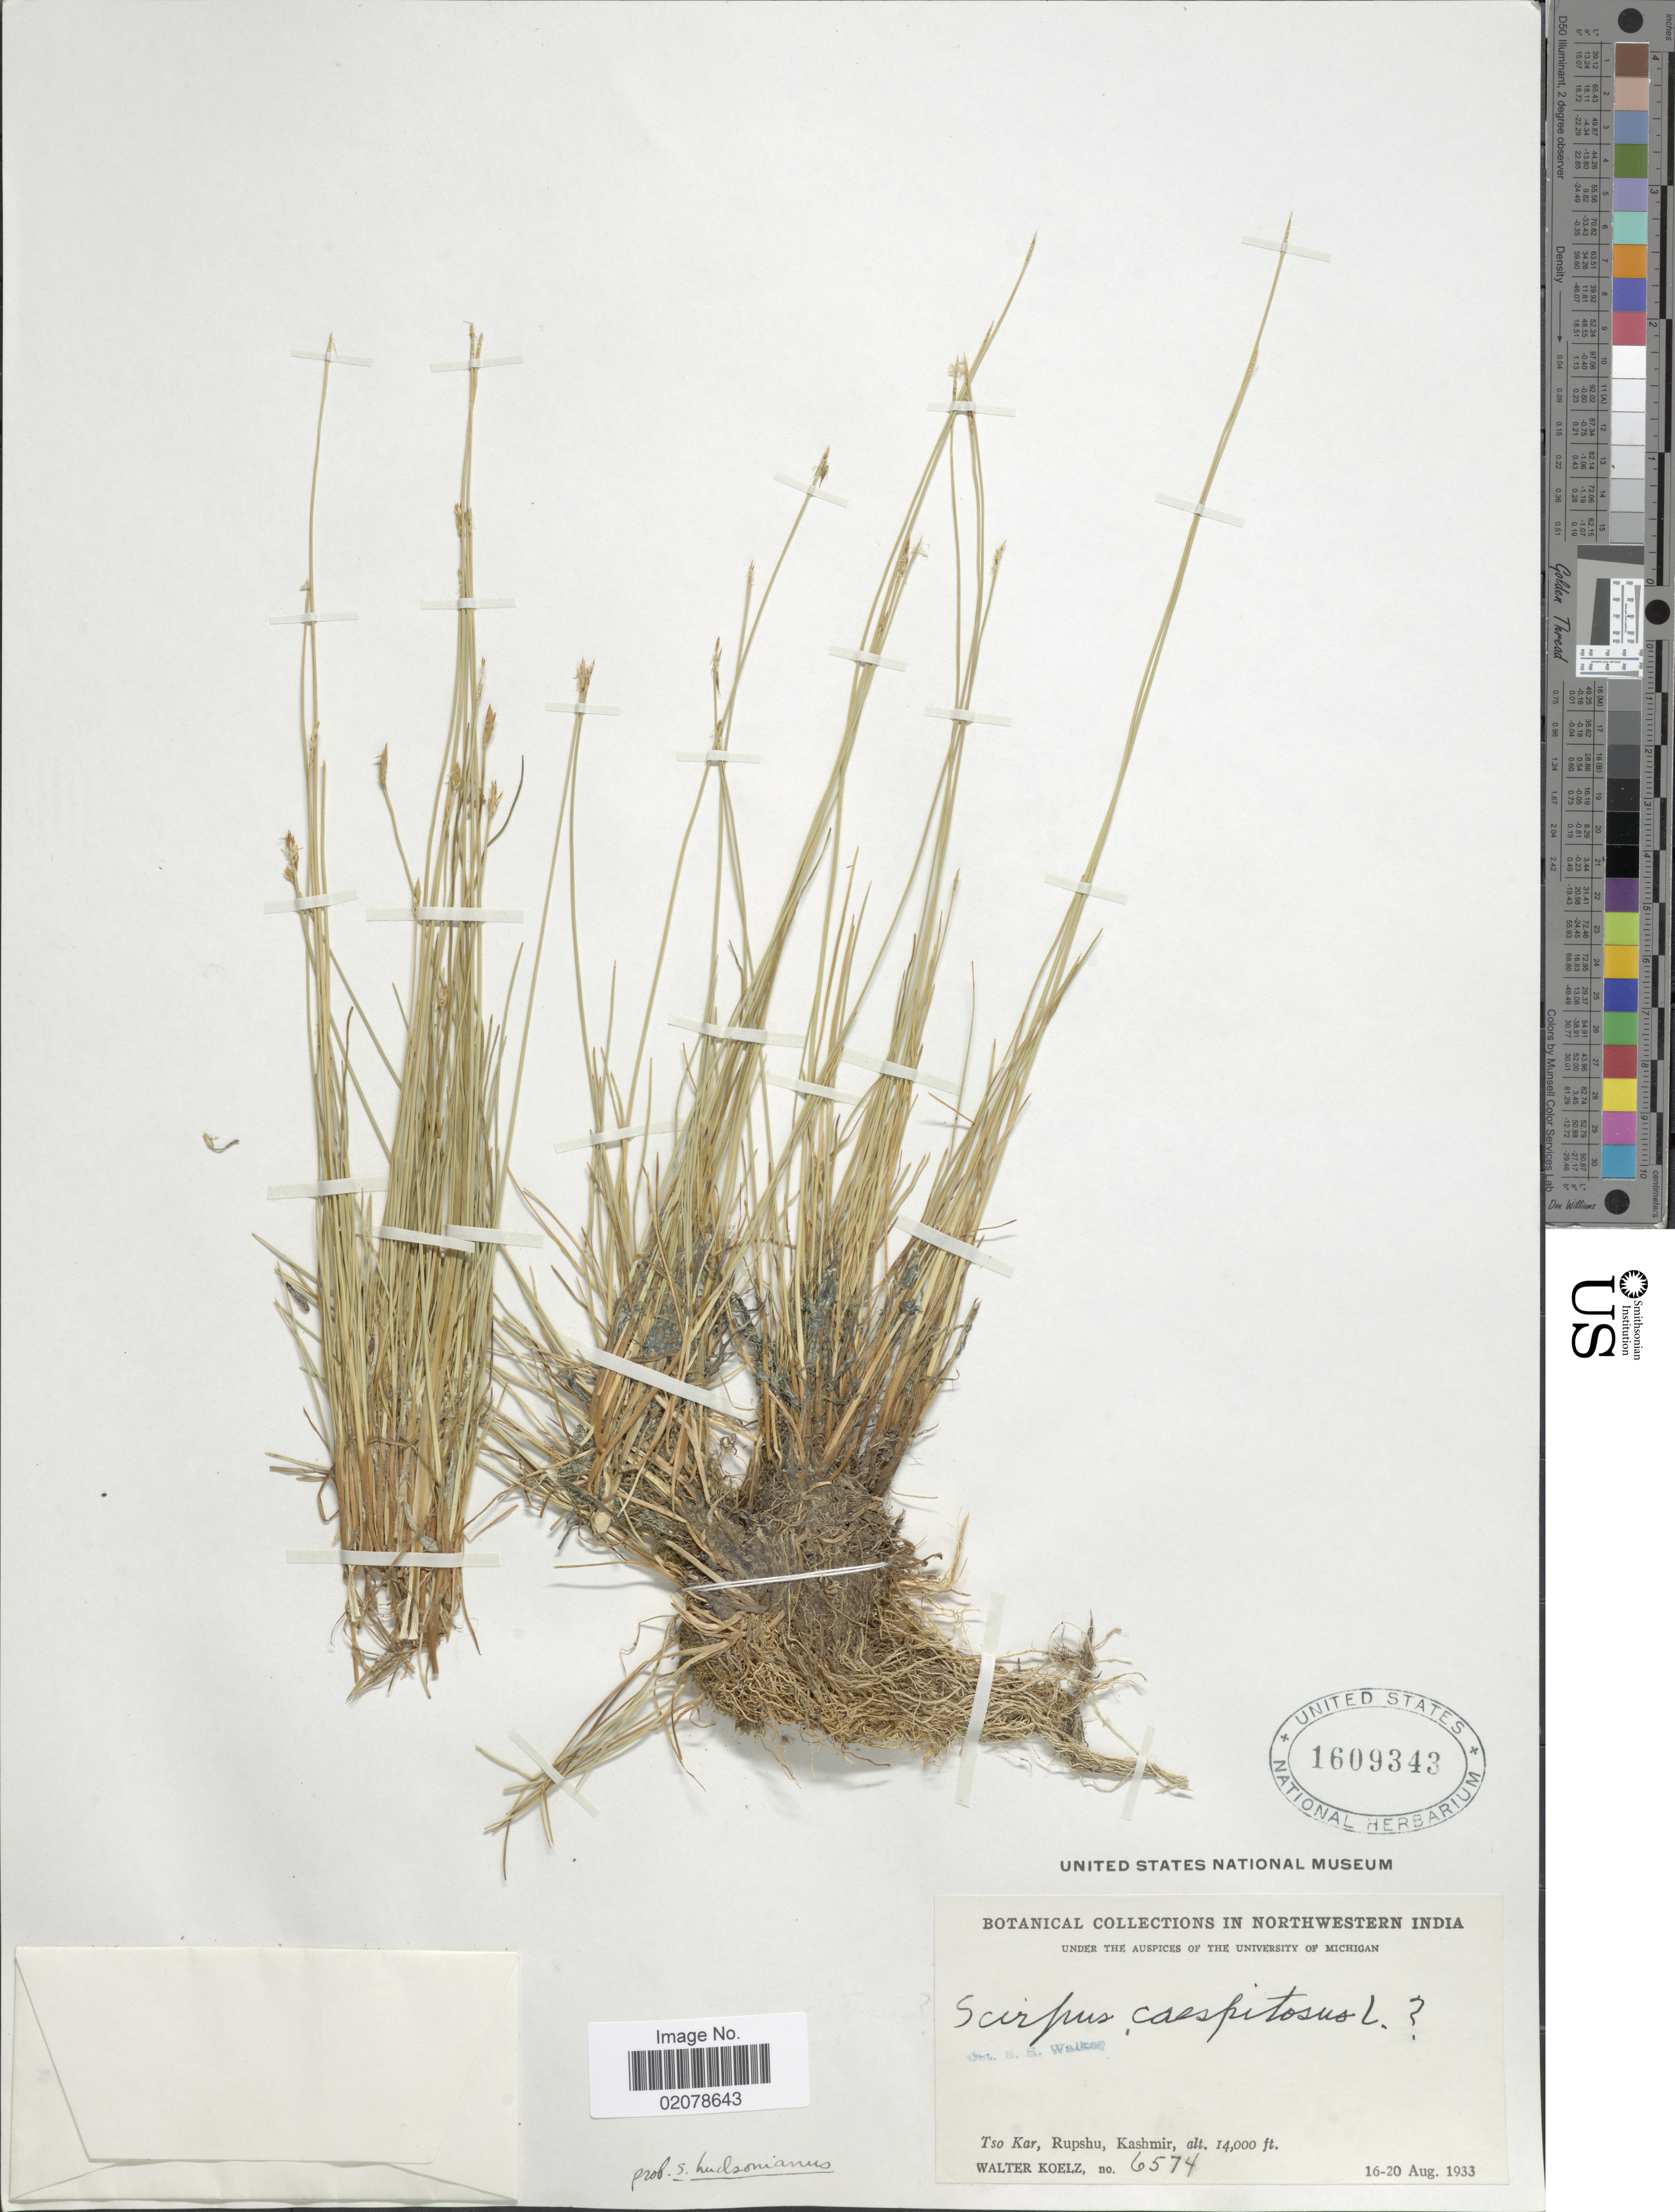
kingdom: Plantae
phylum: Tracheophyta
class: Liliopsida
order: Poales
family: Cyperaceae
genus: Trichophorum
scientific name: Trichophorum alpinum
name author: (L.) Pers.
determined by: Strong, M. T., (US), Smithsonian Institution - National Museum of Natural History (UNITED STATES)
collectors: W. N. Koelz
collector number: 6574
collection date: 1933-08-16/1933-08-20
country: India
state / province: Jammu and Kashmir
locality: Northwestern India. Tso Kar, Rupshu, Kashmir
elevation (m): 4267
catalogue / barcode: US 1609343